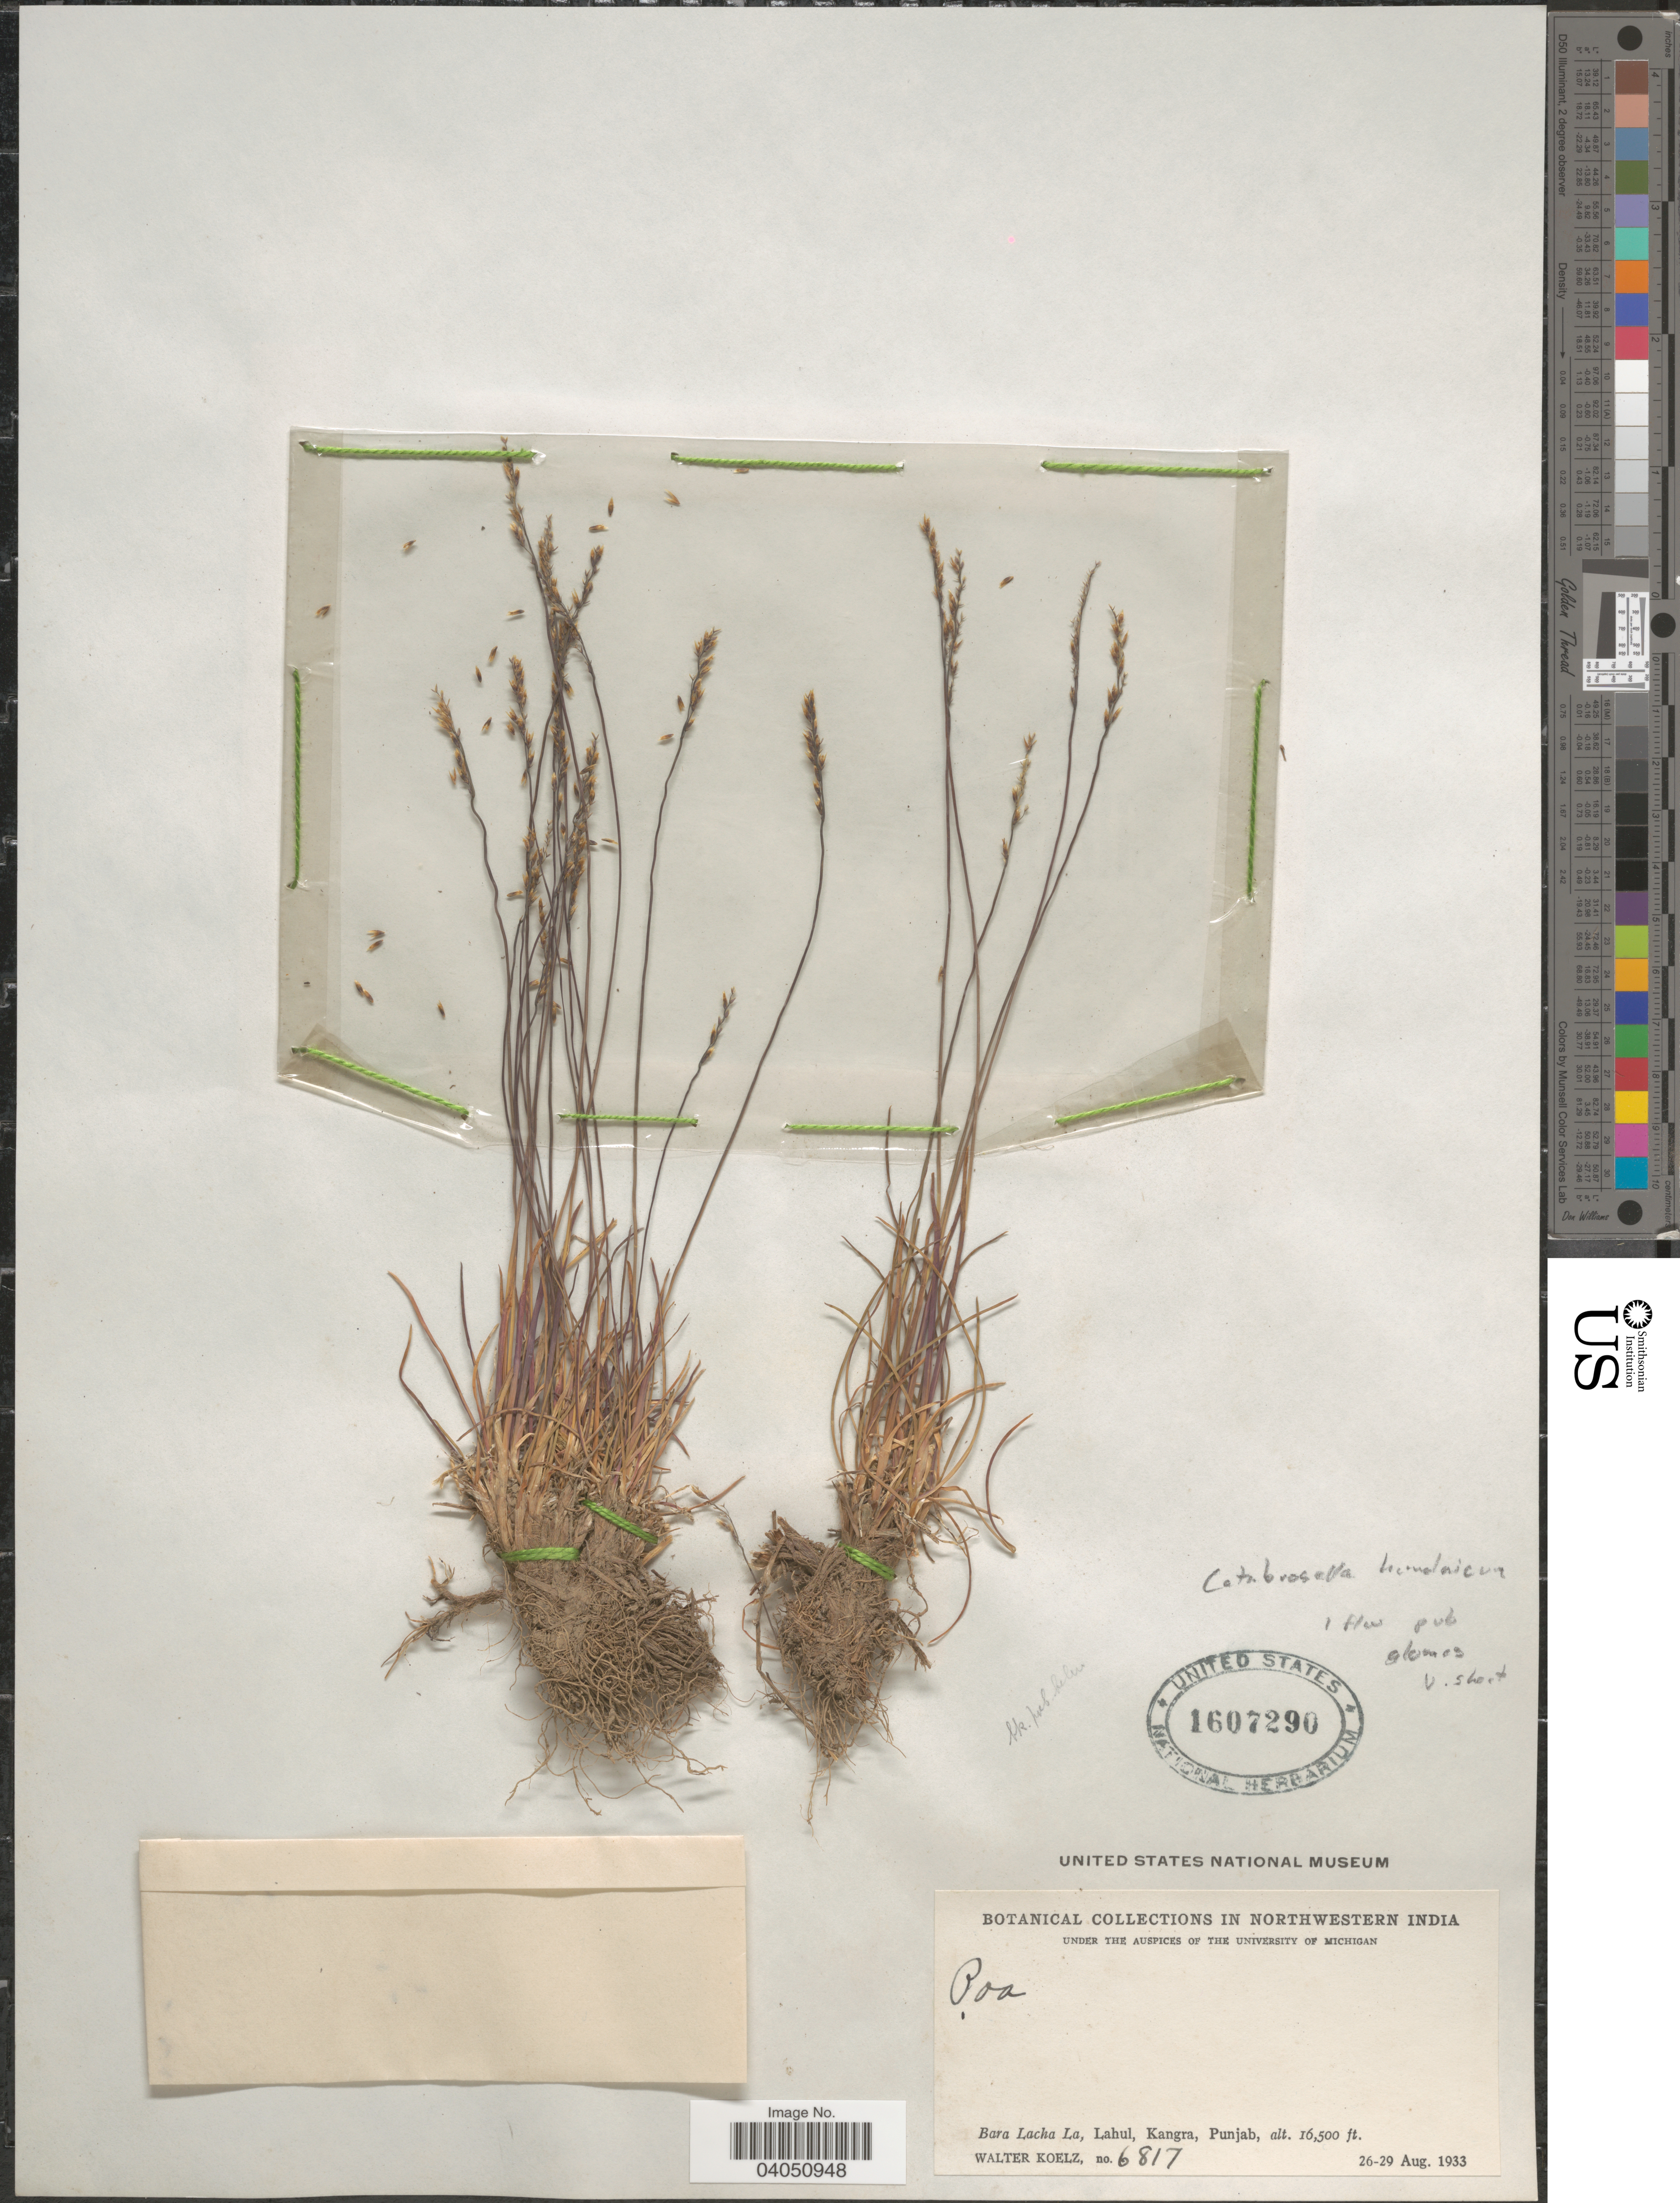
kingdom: Plantae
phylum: Tracheophyta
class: Liliopsida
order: Poales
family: Poaceae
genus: Catabrosella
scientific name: Catabrosella himalaica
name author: (Hook. f.) Tzvelev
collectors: W. N. Koelz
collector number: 6817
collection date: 1933-08-26/1933-08-29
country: India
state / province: Punjab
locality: Northwestern India. Bara Lacha La, Lahul, Kangra.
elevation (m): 5029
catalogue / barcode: US 1607290